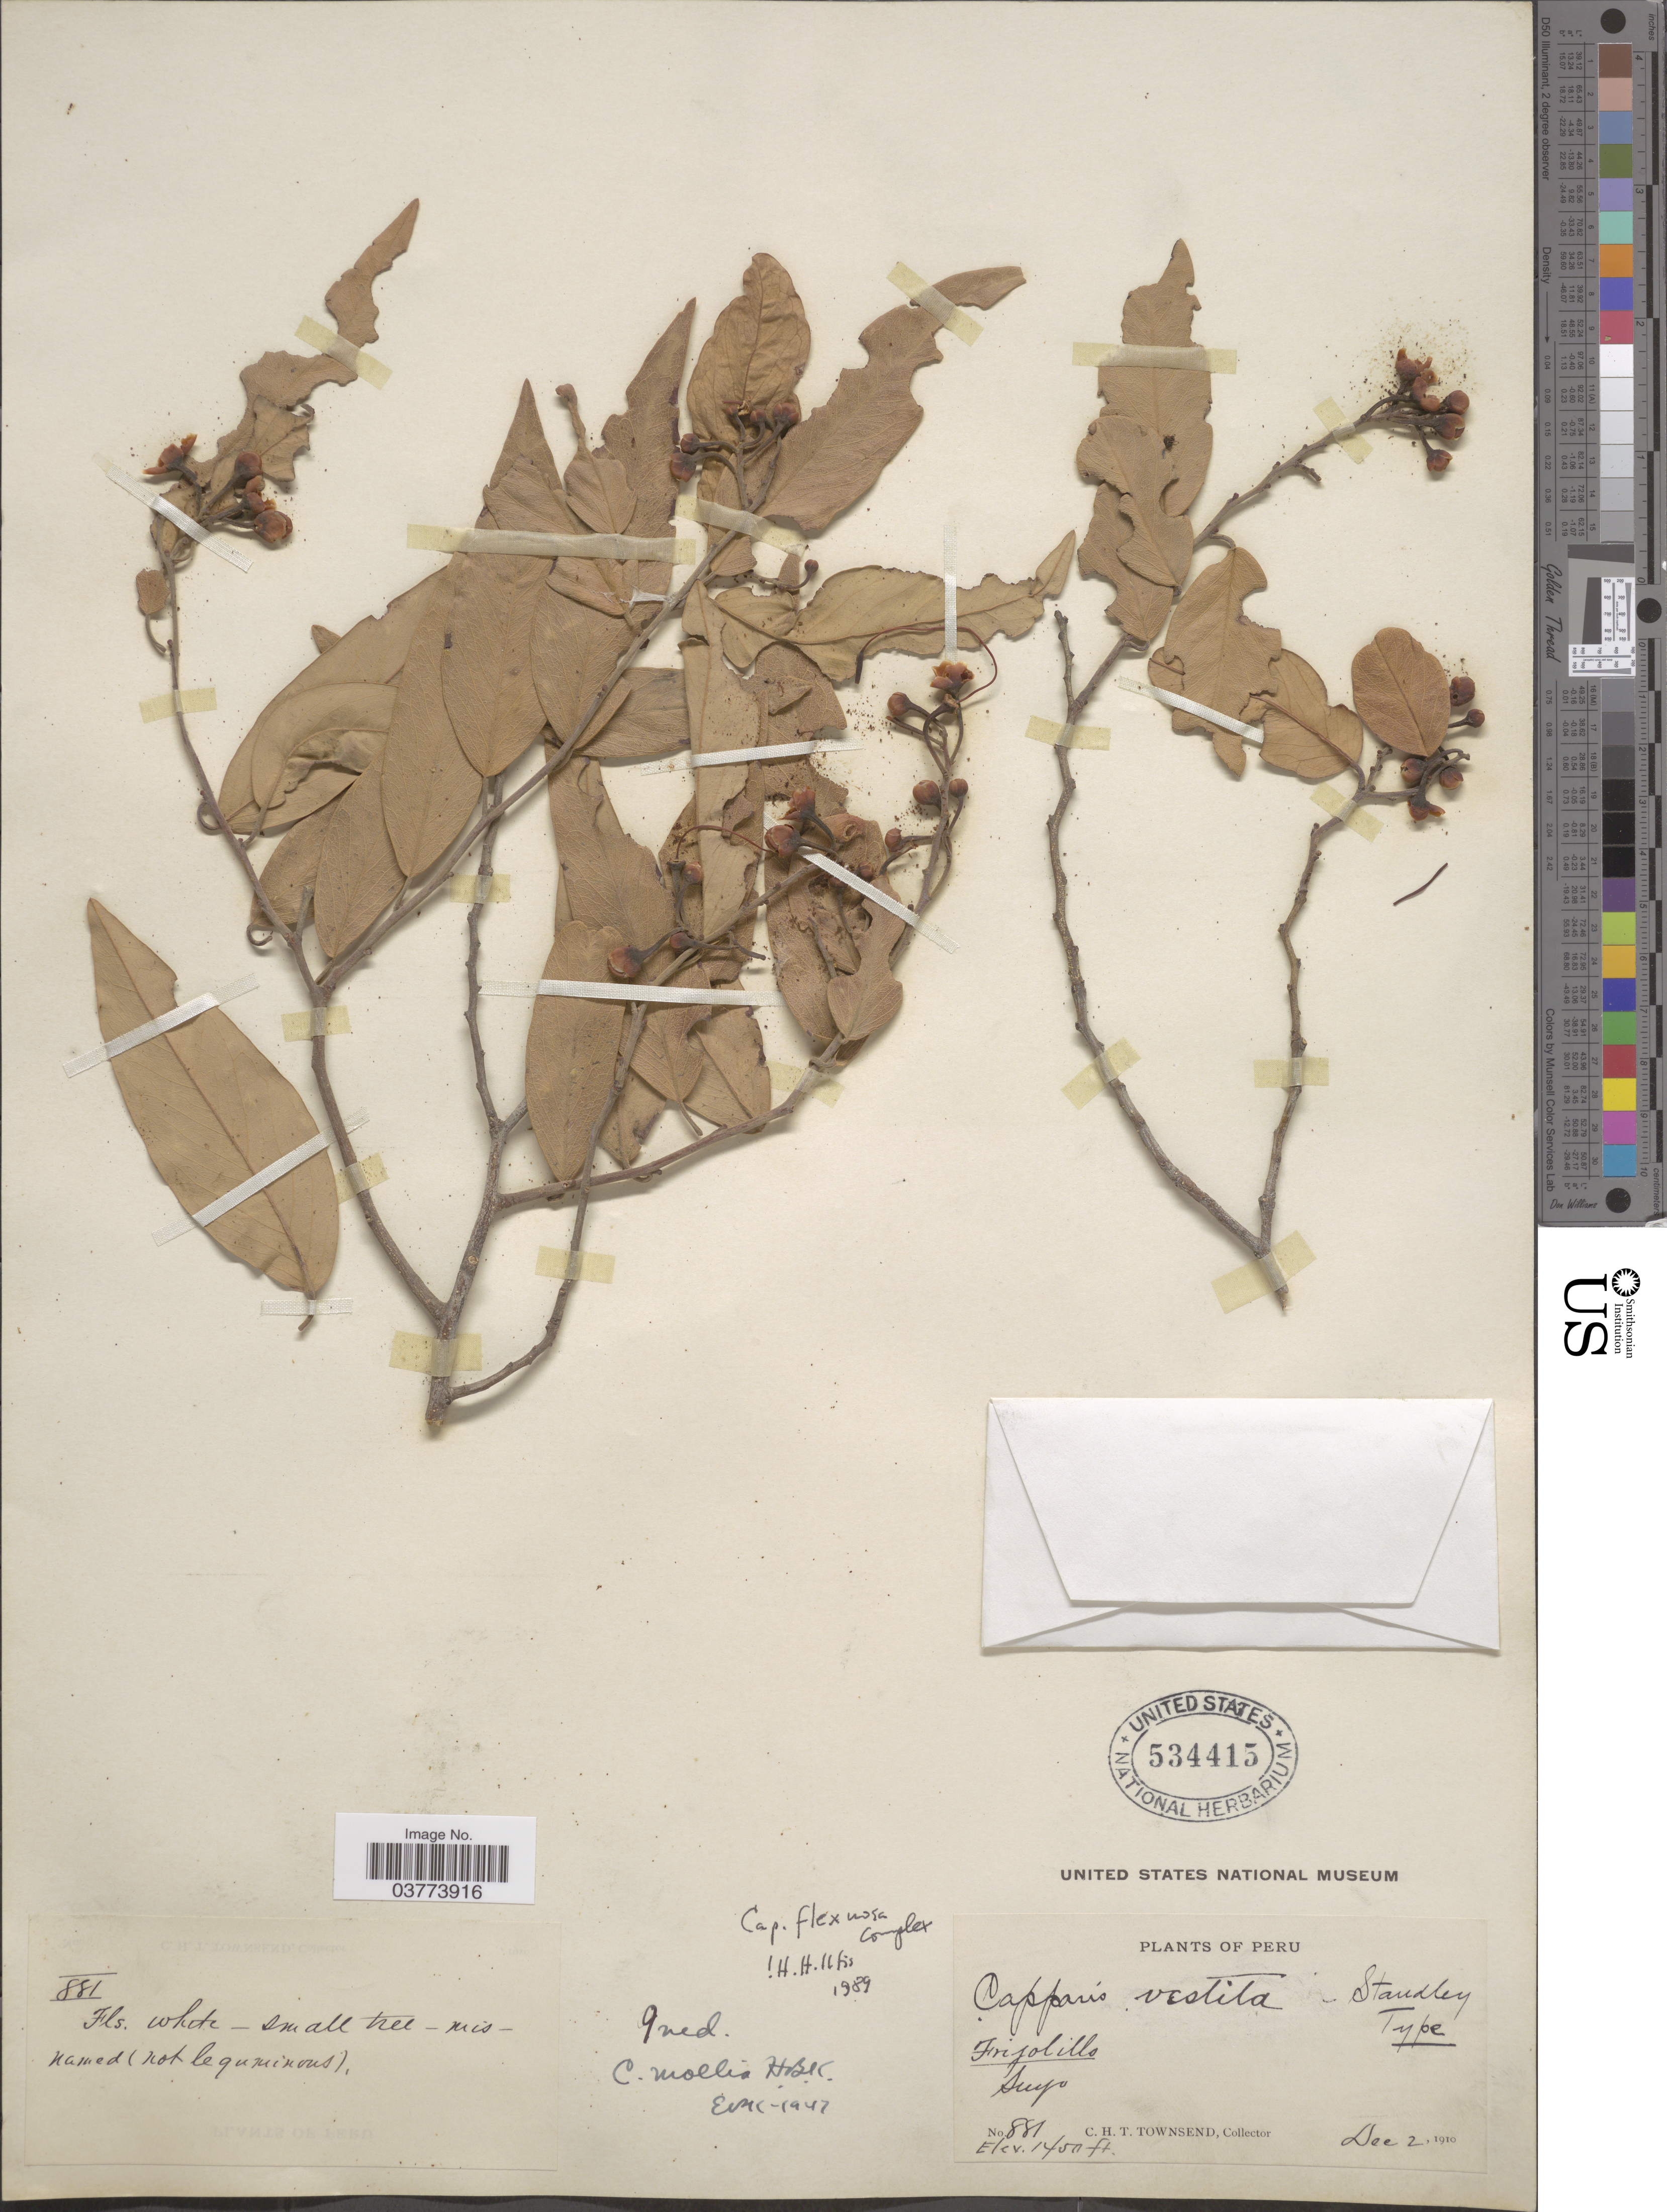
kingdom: Plantae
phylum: Tracheophyta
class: Magnoliopsida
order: Brassicales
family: Capparaceae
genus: Cynophalla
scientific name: Cynophalla mollis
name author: (Kunth) J. Presl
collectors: C. H. T. Townsend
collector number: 881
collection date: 1910-12-02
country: Peru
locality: Frijolillo. Suyo.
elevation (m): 442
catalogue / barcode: US 534415